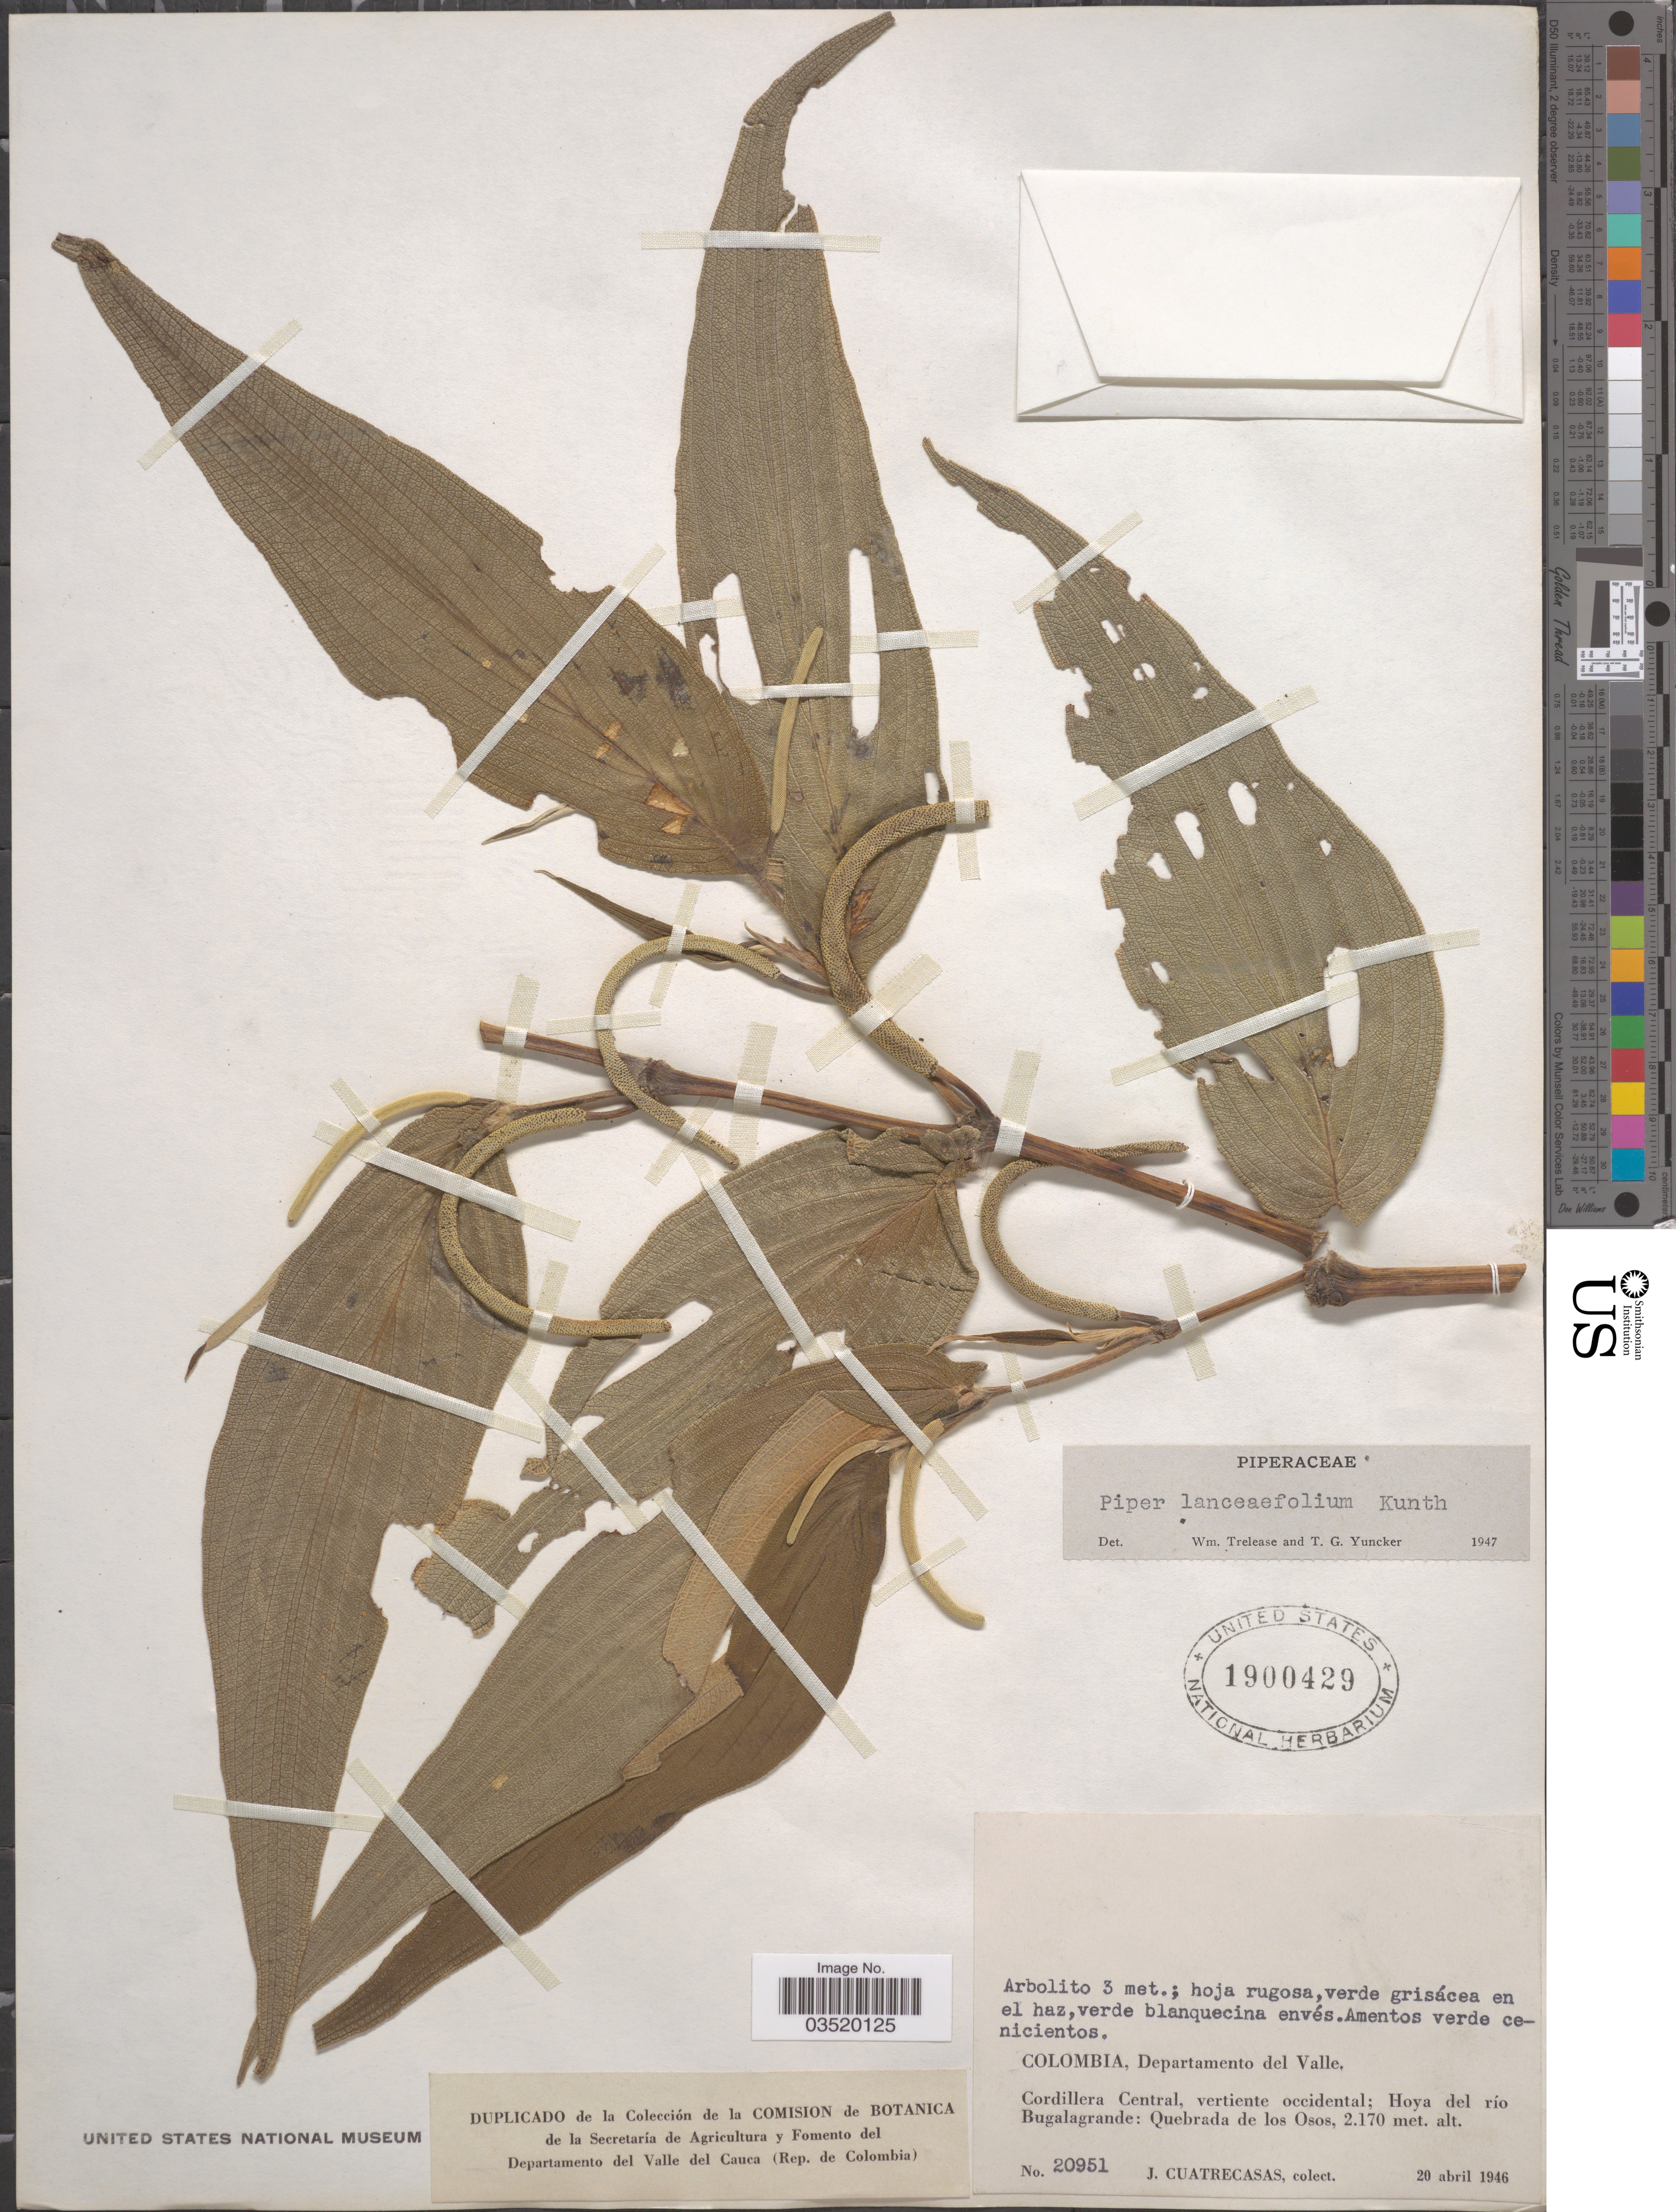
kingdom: Plantae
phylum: Tracheophyta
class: Magnoliopsida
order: Piperales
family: Piperaceae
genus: Piper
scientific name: Piper lanceifolium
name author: Kunth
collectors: J. Cuatrecasas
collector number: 20951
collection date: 1946-04-20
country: Colombia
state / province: Valle del Cauca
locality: Departamento del Valle. Cordillera Central, vertiente occidental; Hoya del río Bugalagrande: Quebrada de los Osos.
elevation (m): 2170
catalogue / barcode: US 1900429